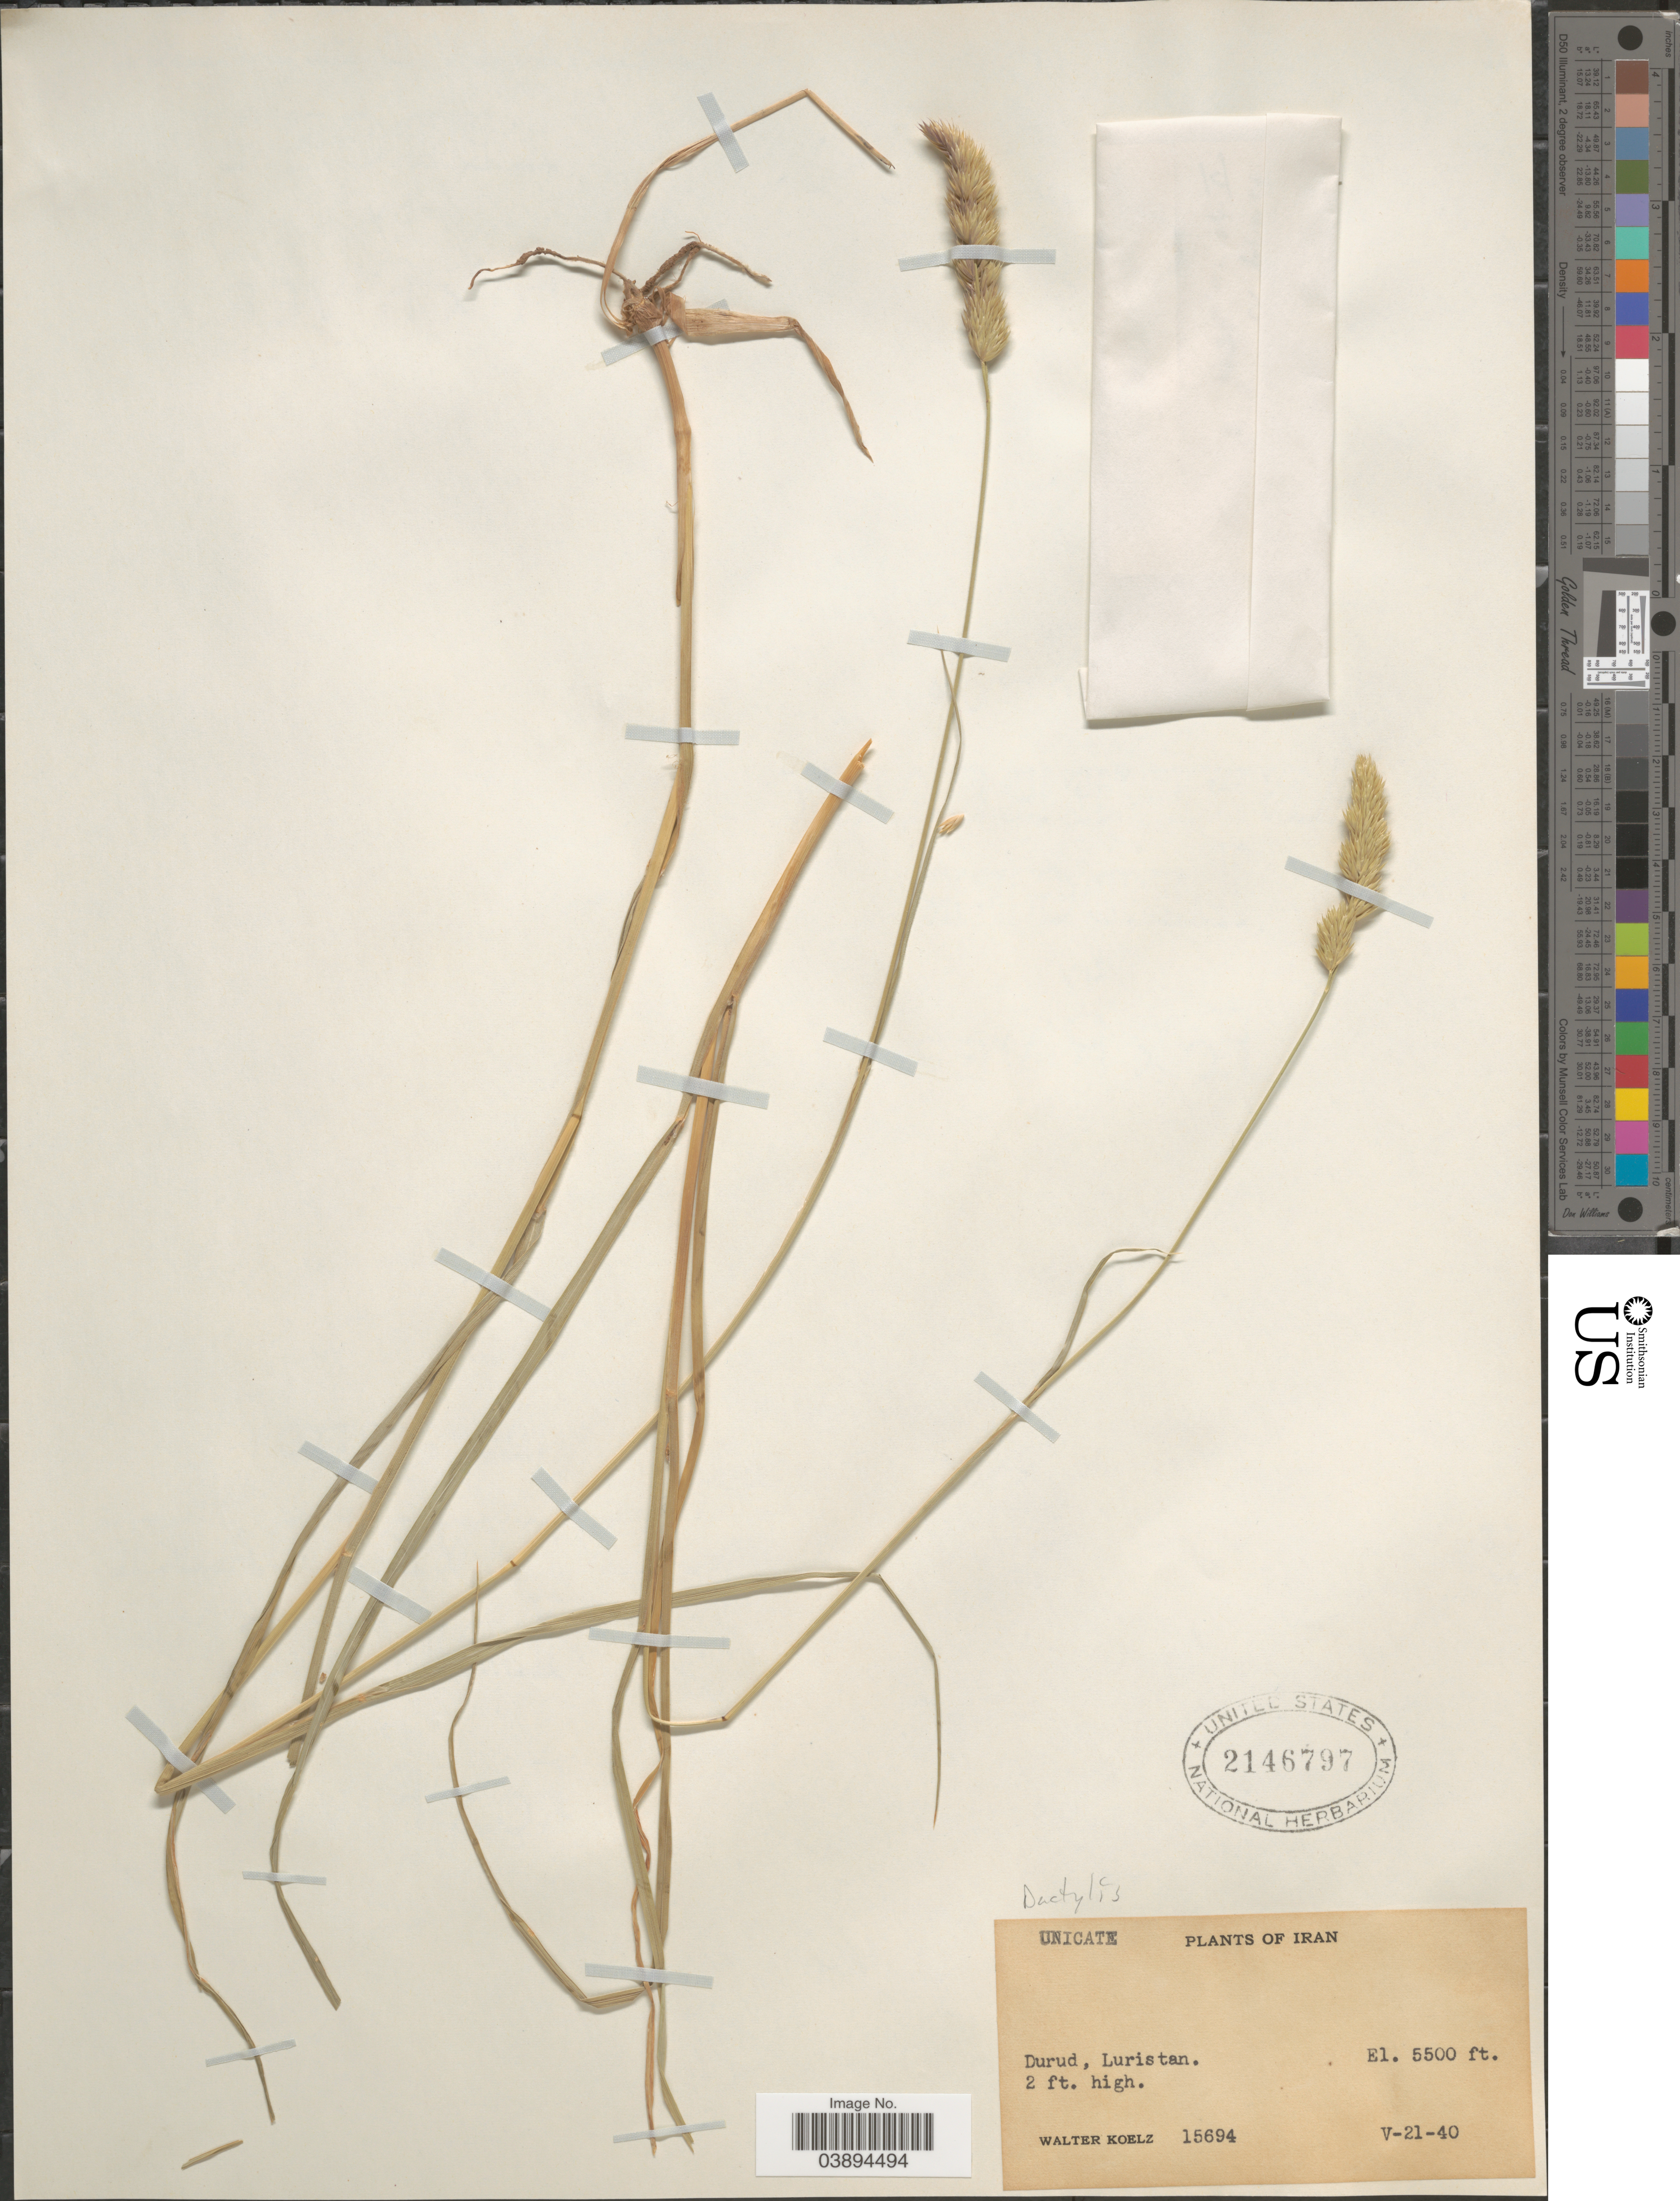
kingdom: Plantae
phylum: Tracheophyta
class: Liliopsida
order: Poales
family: Poaceae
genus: Dactylis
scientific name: Dactylis sp.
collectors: W. N. Koelz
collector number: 15694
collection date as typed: Transcribed d/m/y: 21/5/40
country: Iran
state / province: Lorestan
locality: Durud, Luristan.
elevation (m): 1676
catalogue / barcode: US 2146797